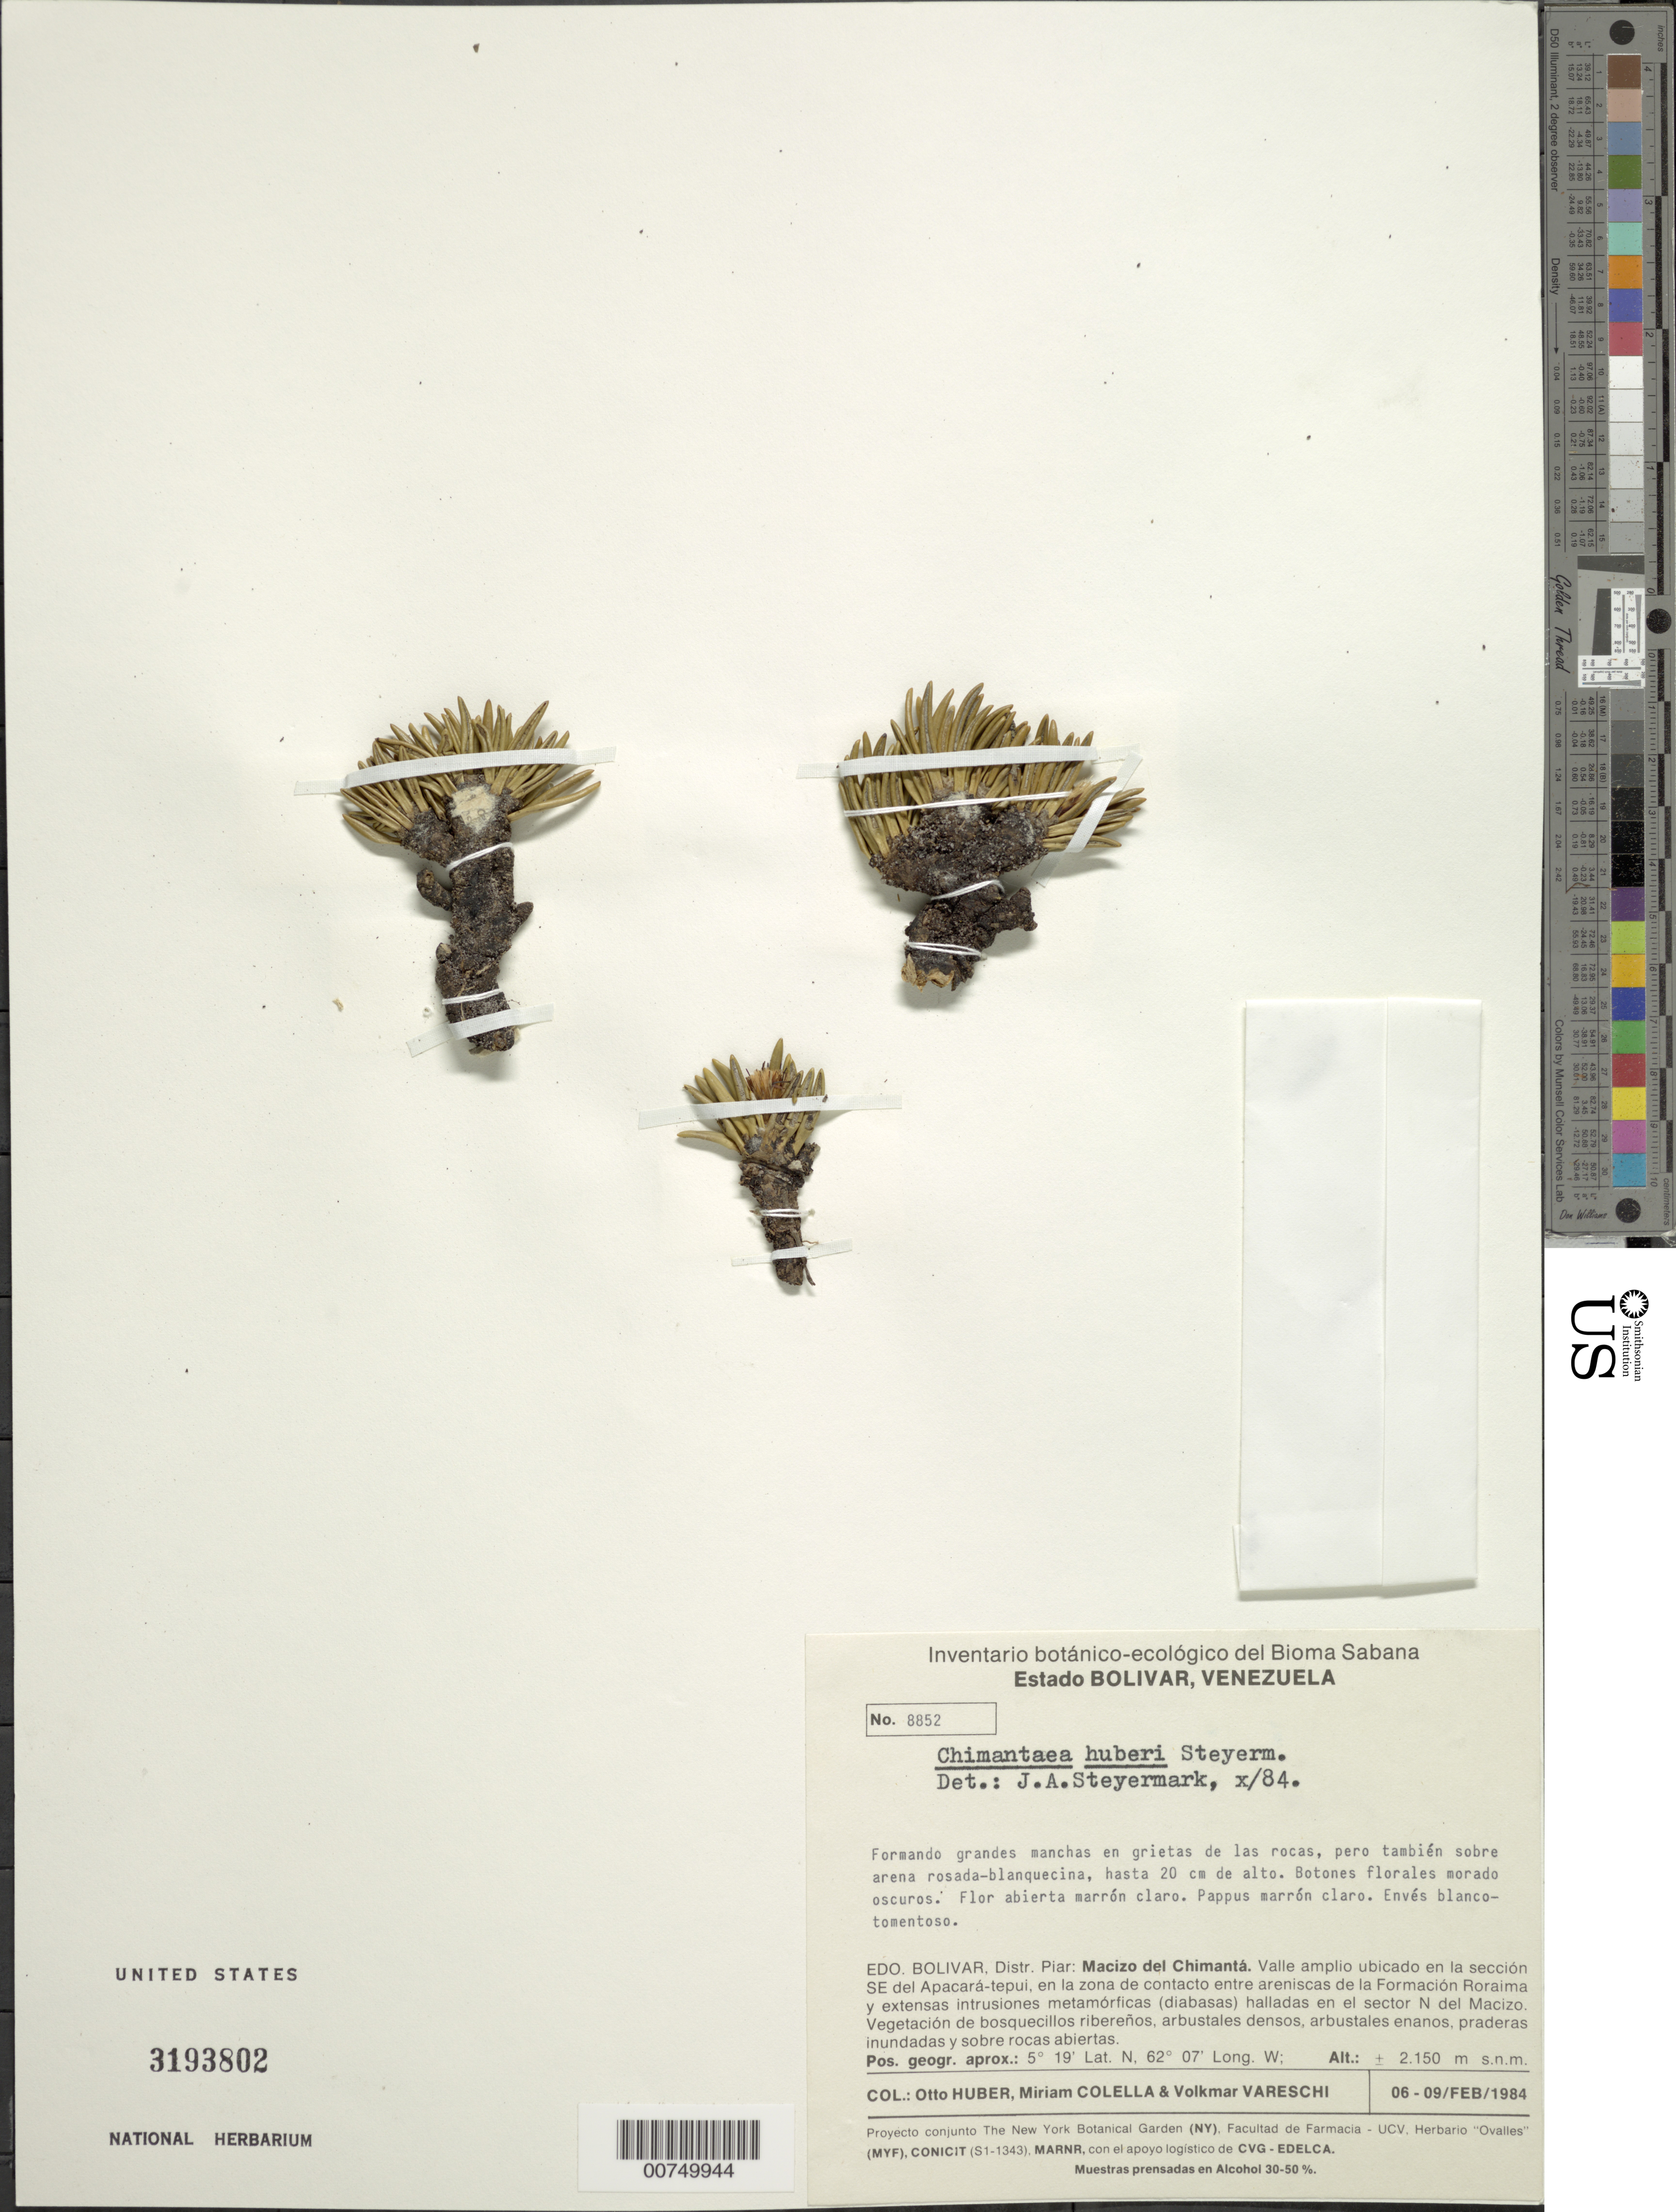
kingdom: Plantae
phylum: Tracheophyta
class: Magnoliopsida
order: Asterales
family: Asteraceae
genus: Chimantaea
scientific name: Chimantaea huberi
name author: Steyerm.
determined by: Steyermark, Julian A., (VEN)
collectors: O. Huber, M. Colella & V. Vareschi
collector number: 8852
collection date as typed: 6-Feb-85 to 9-Feb-85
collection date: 1985-02-06/1985-02-09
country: Venezuela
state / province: Bolívar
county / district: Piar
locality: Macizo del Chimantá, sector SE del Apacará-tepuí, zona de contacto entre areniscas de la Formación Roraima y extensas intrusiones metamórficas (diabasas) halladas en el sector N del macizo.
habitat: Valle amplio. Vegetación de bosquecillos ribereños, arbustales densos, arbustales enanos, praderas inundadas y sobre rocas abiertas.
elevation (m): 2150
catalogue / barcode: US 3193802